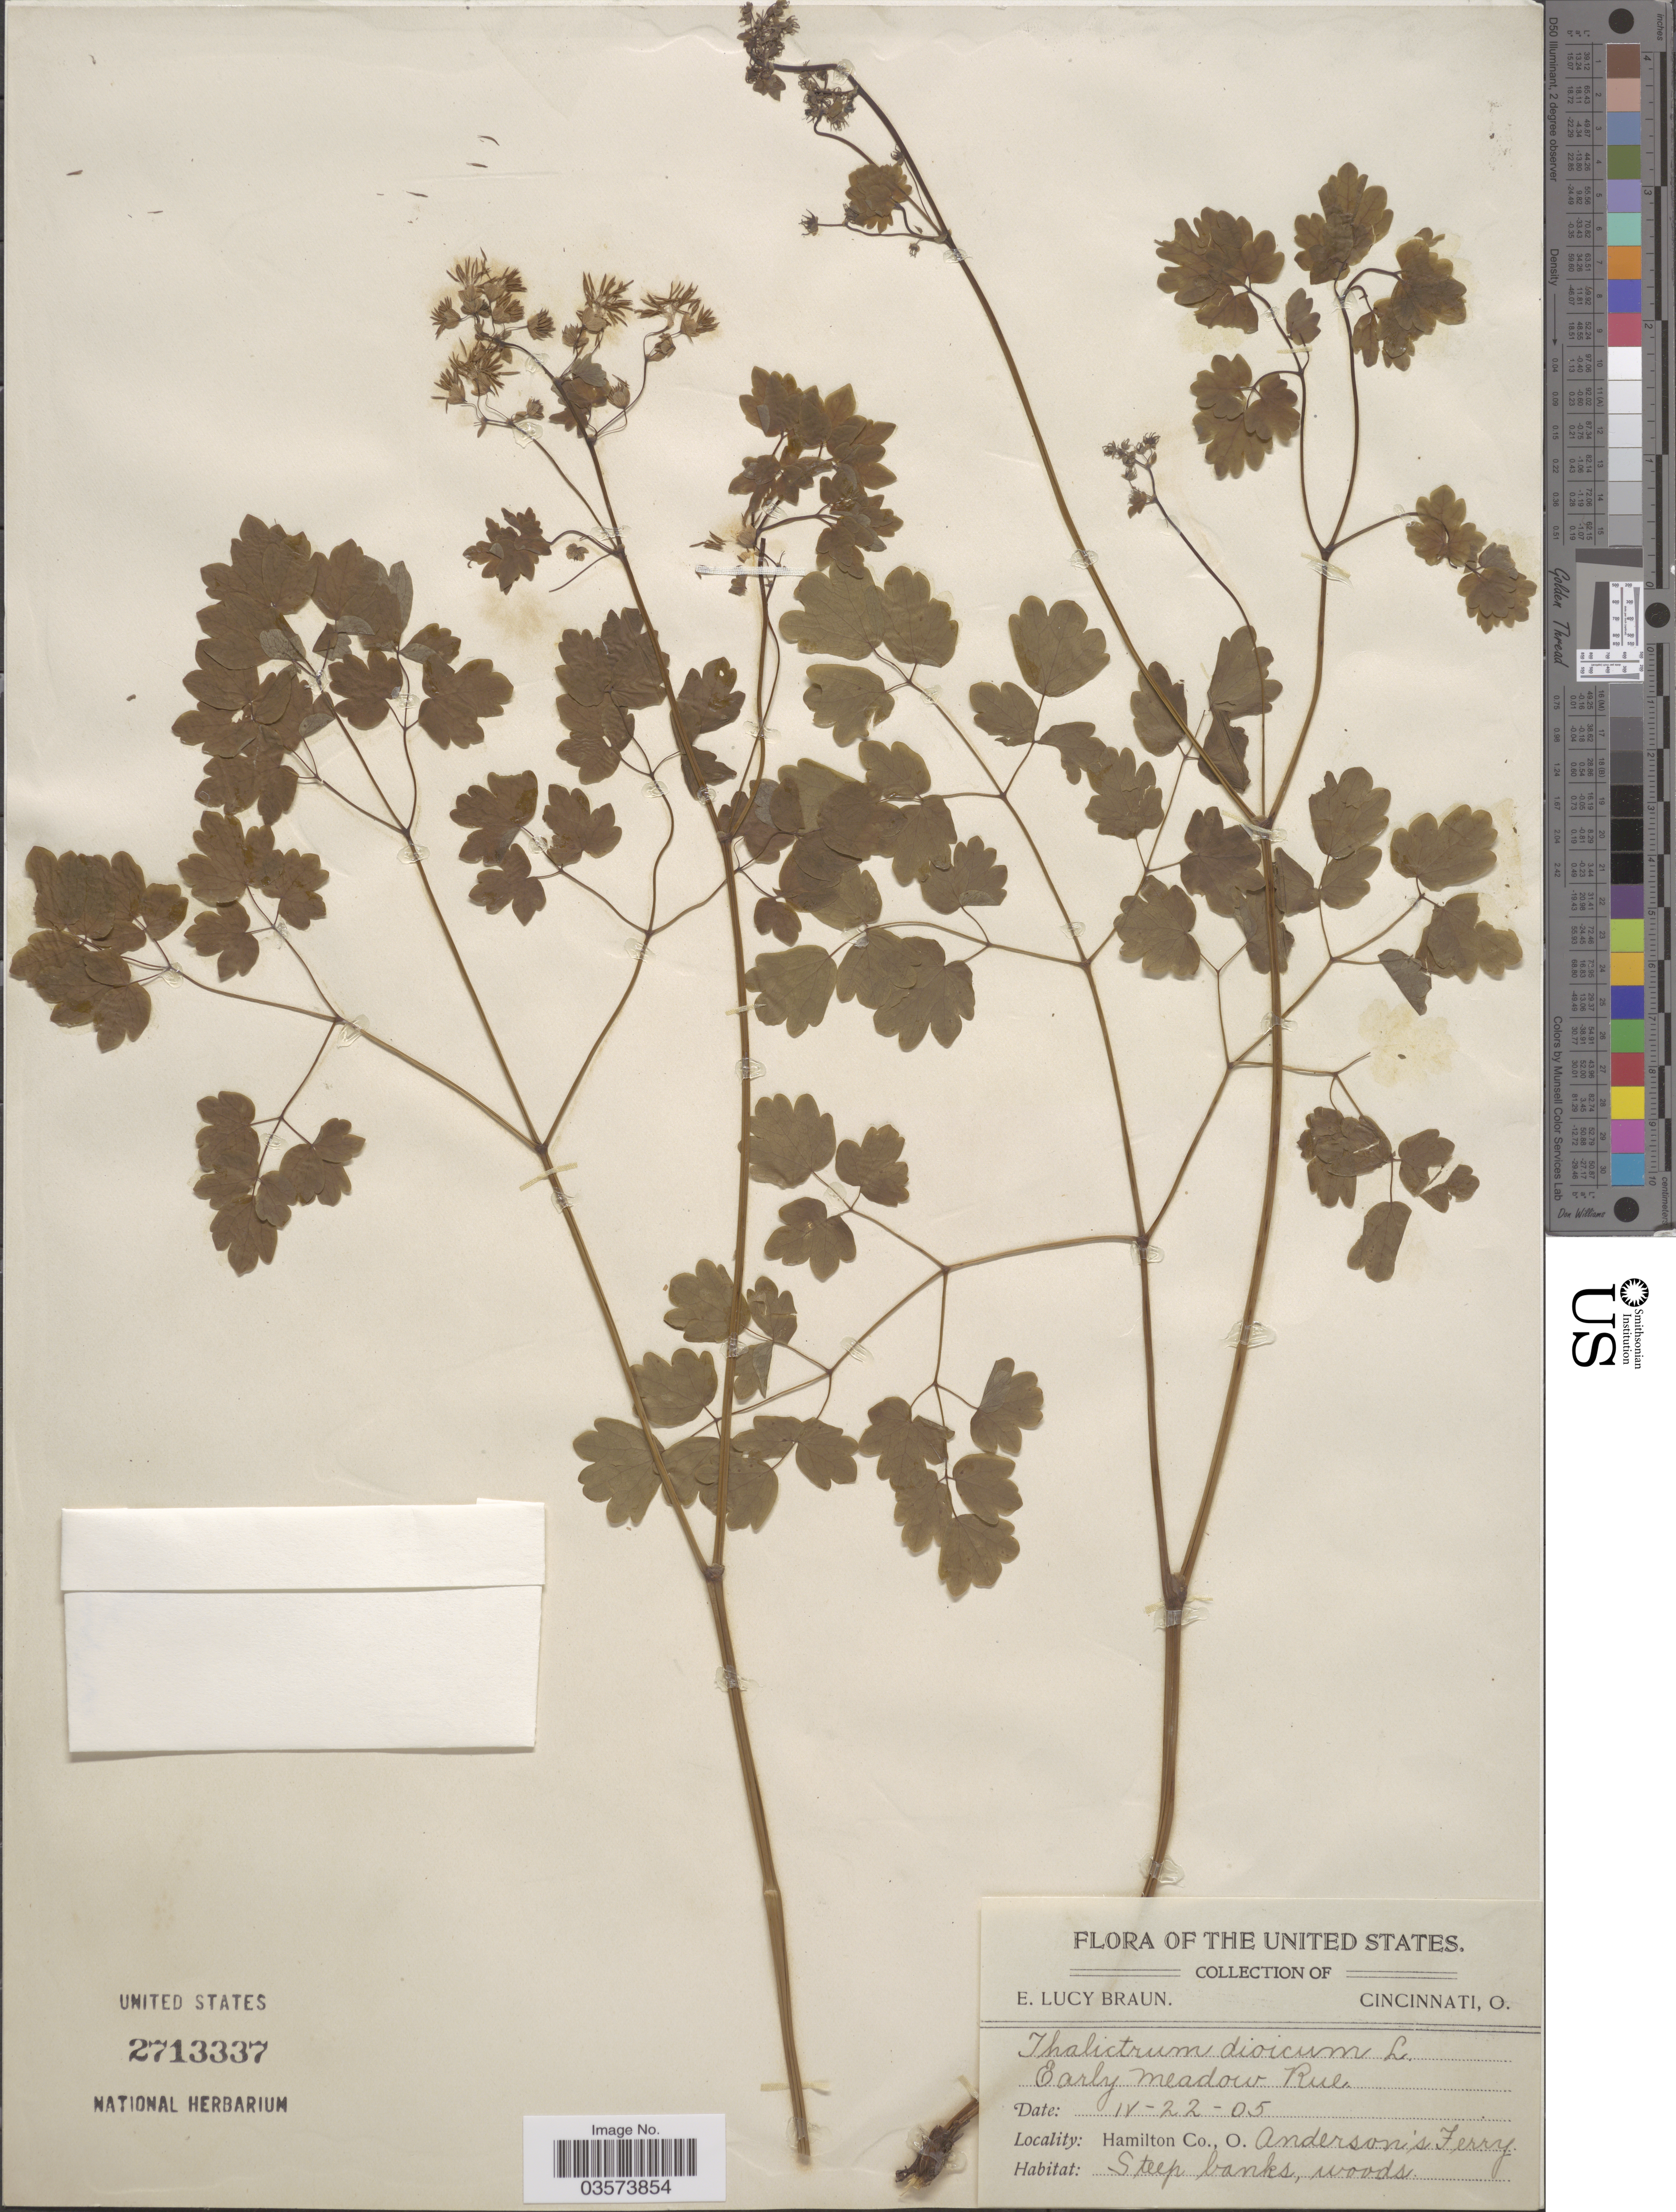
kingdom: Plantae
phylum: Tracheophyta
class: Magnoliopsida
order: Ranunculales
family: Ranunculaceae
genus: Thalictrum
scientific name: Thalictrum dioicum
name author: L.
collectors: L. E. Braun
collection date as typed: Transcribed d/m/y: 22/4/5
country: United States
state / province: Ohio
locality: Hamilton Co. Anderson's Ferry.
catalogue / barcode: US 2713337